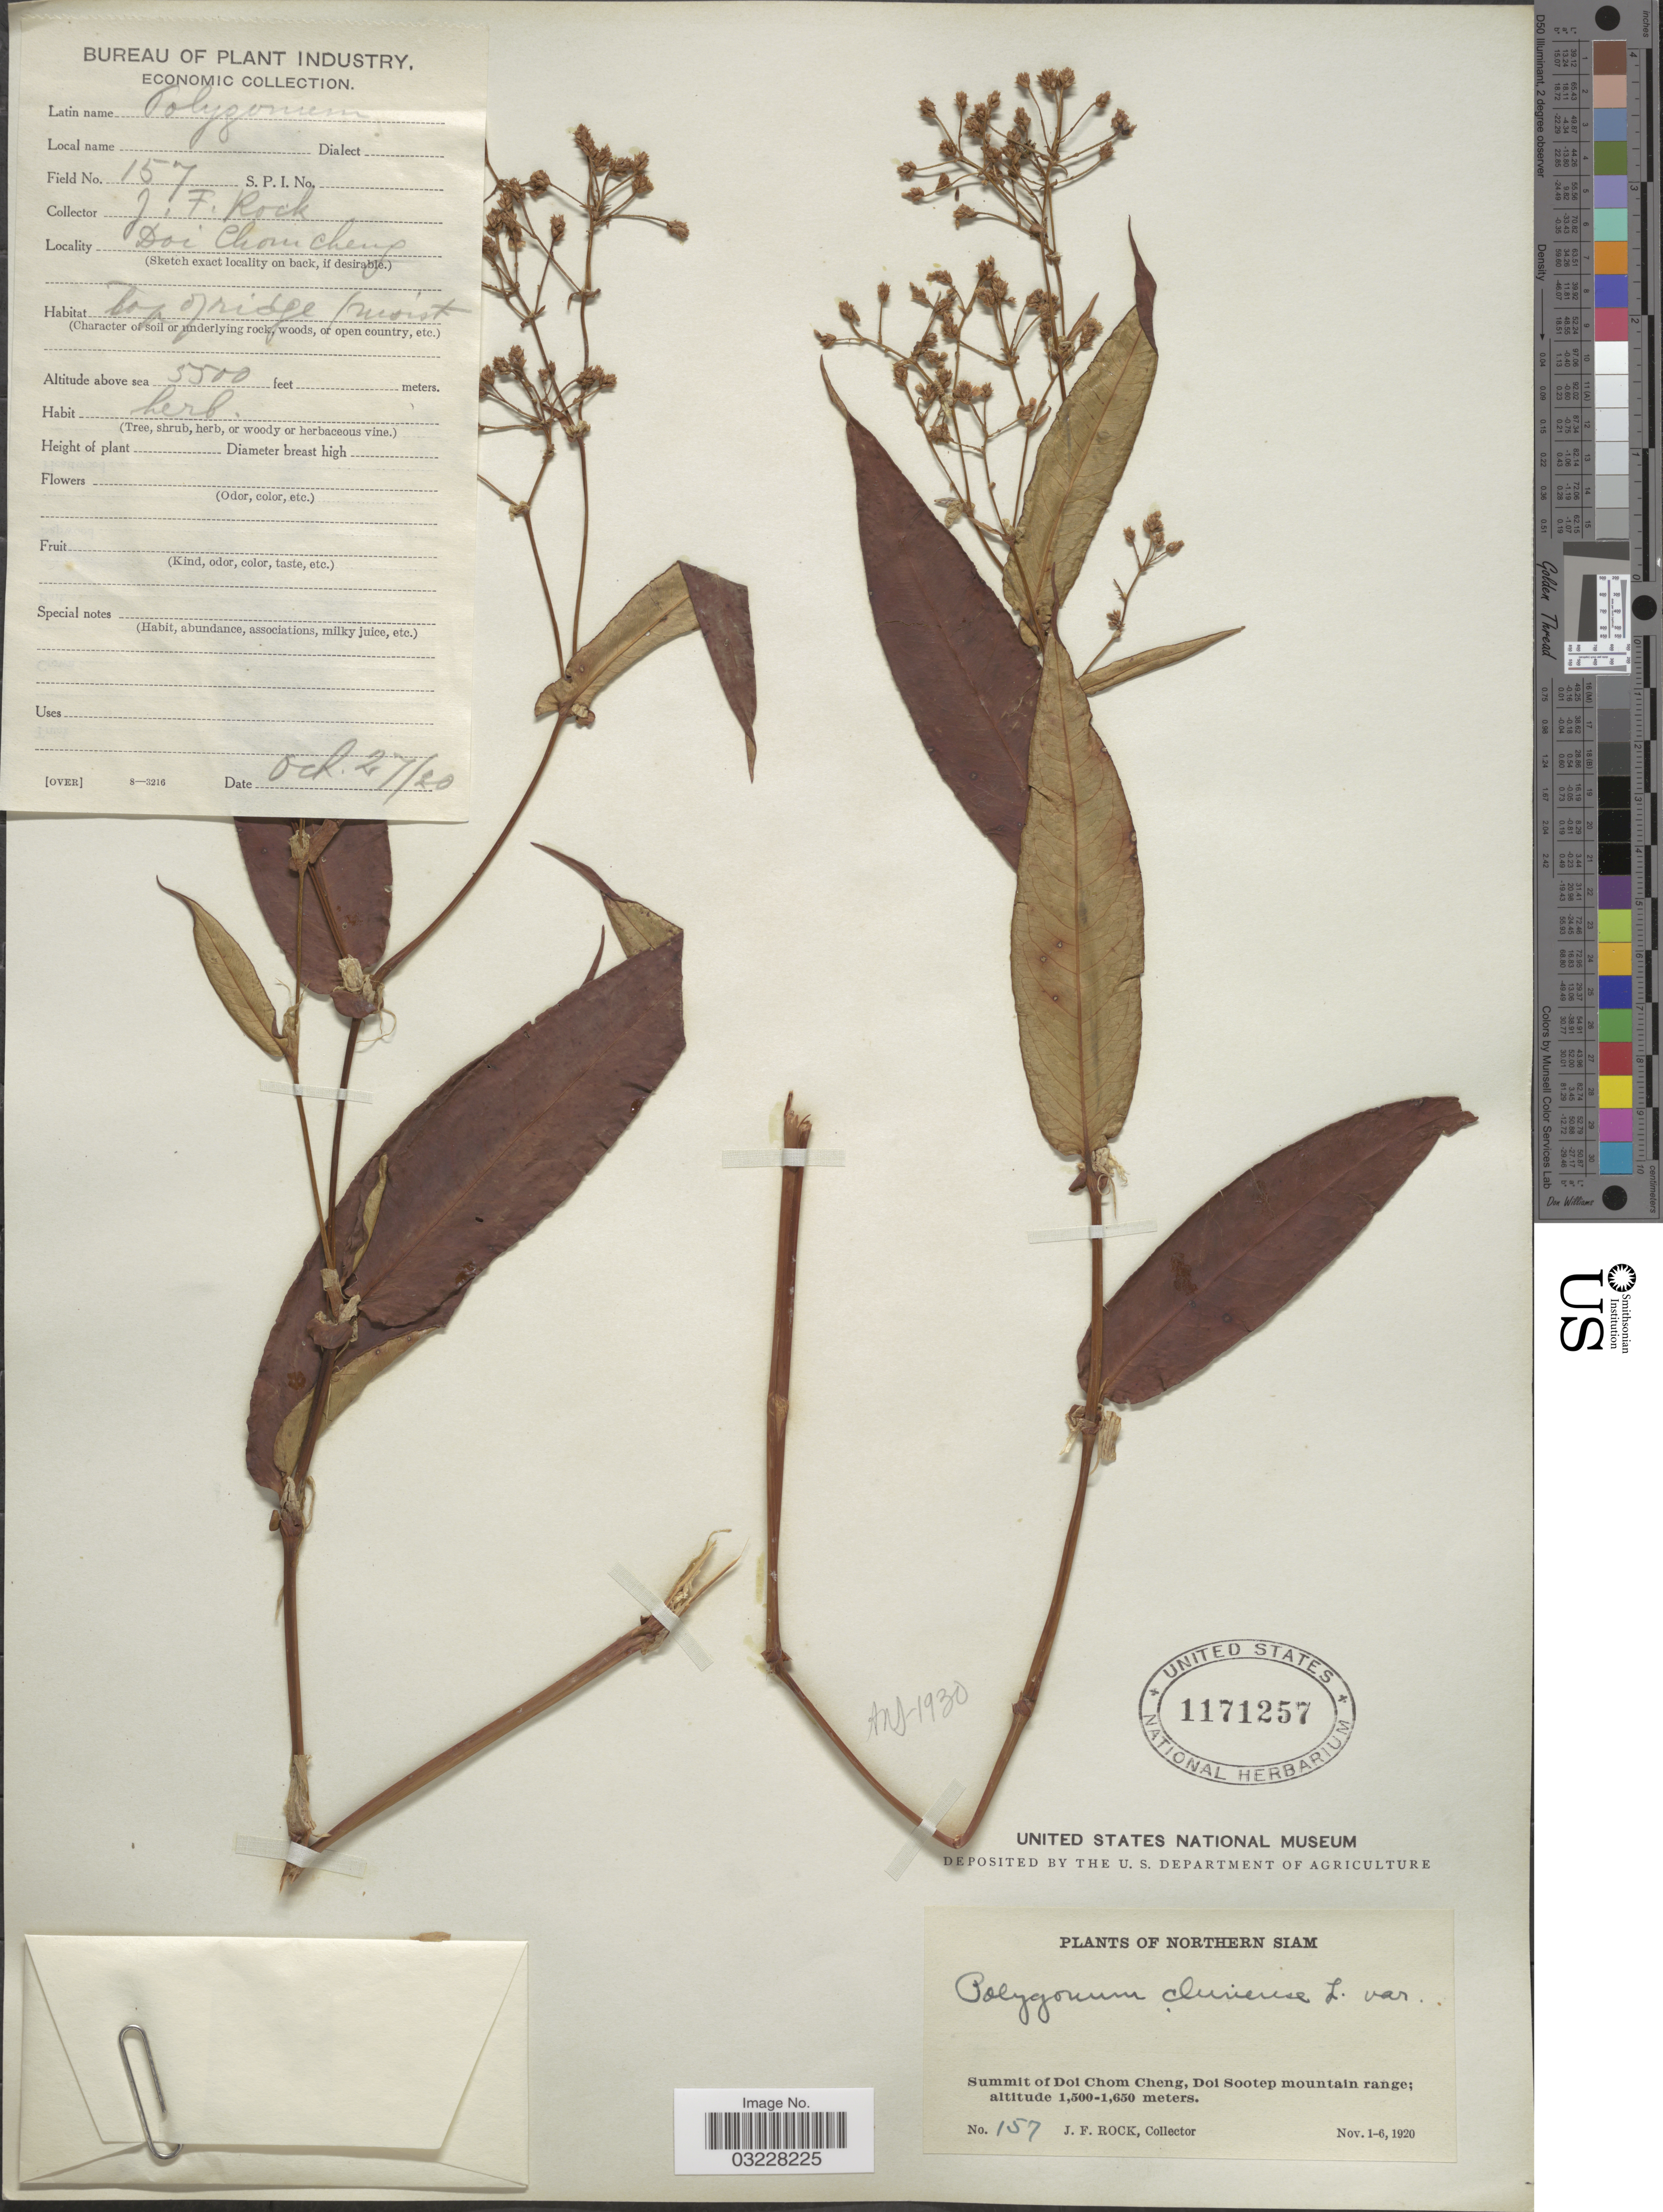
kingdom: Plantae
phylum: Tracheophyta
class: Magnoliopsida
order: Caryophyllales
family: Polygonaceae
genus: Polygonum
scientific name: Polygonum chinense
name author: L.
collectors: J. Rock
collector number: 157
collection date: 1920-10-27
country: Thailand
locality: Northern Siam. Summit of Doi Chom Cheng, Doi Sootep mountain range.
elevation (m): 1676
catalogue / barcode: US 1171257